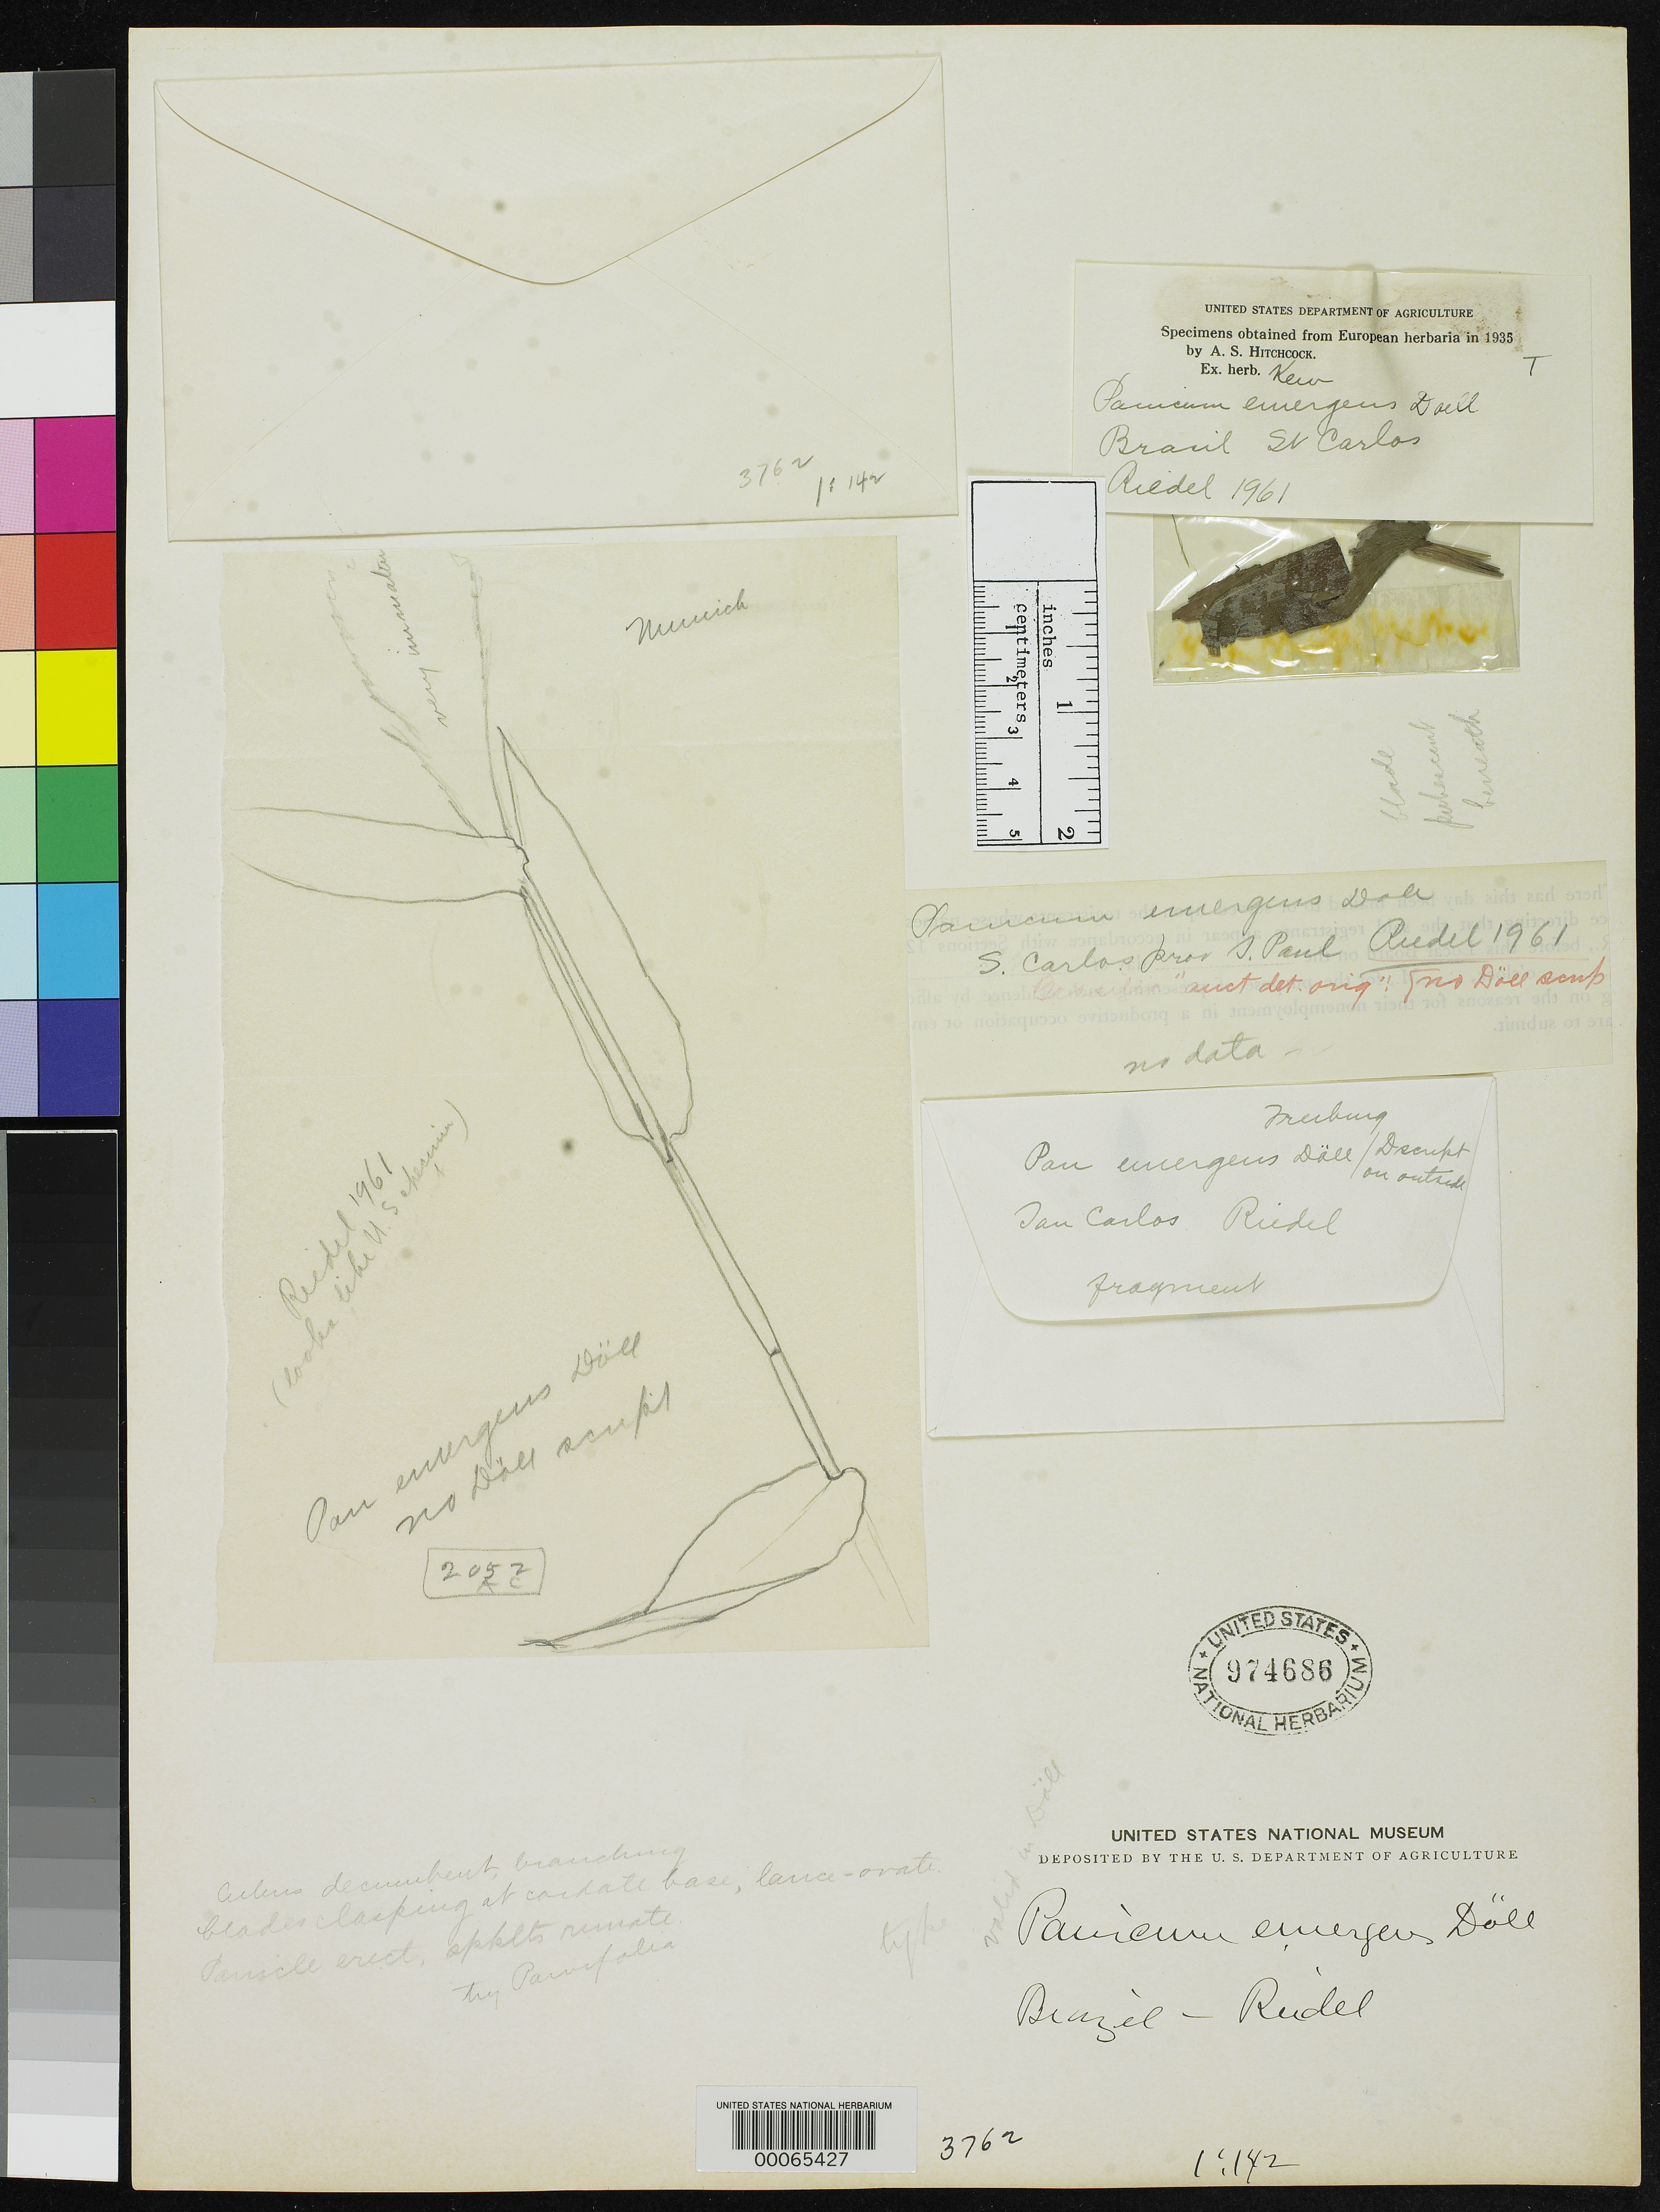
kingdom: Plantae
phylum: Tracheophyta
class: Liliopsida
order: Poales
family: Poaceae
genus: Panicum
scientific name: Panicum emergens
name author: Döll in Mart.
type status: Isotype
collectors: L. Reidel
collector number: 1961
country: Brazil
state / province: São Paulo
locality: San Carlos.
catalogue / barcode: US 974686